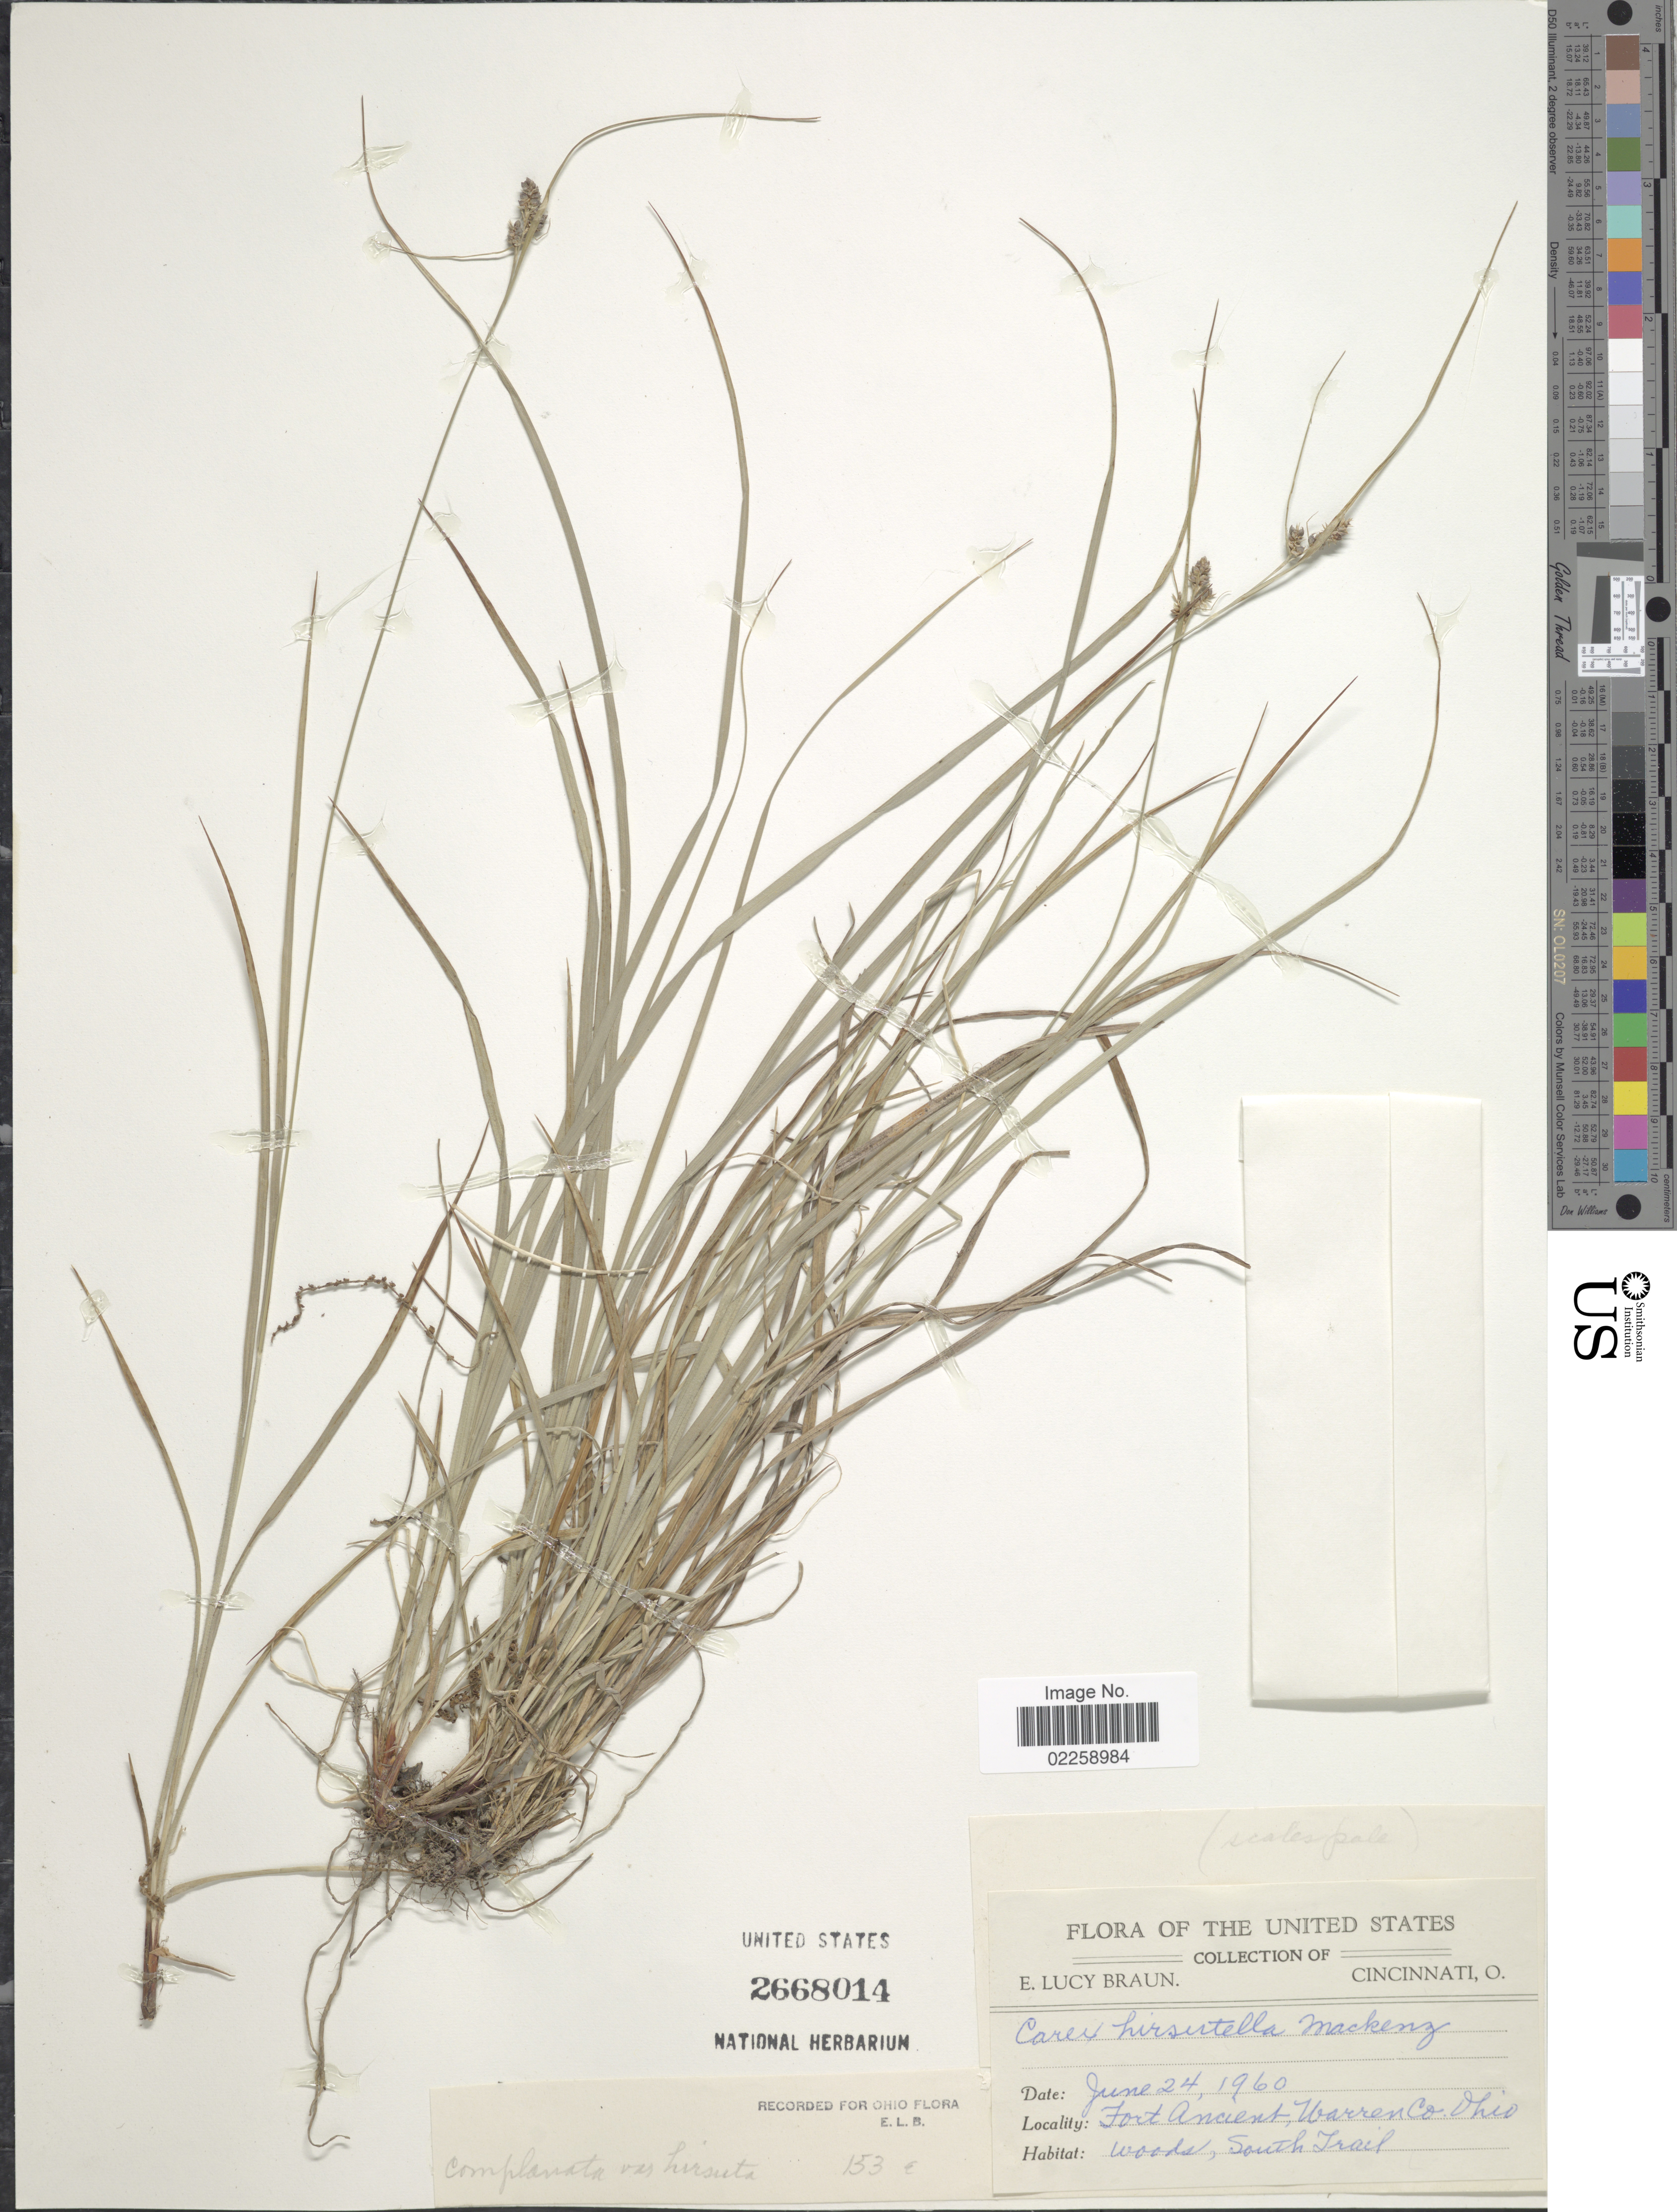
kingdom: Plantae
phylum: Tracheophyta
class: Liliopsida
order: Poales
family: Cyperaceae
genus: Carex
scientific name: Carex complanata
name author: Torr. & Hook.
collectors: E. L. Braun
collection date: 1960-06-24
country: United States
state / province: Ohio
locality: Fort Ancient, Warren Co.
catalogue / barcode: US 2668014